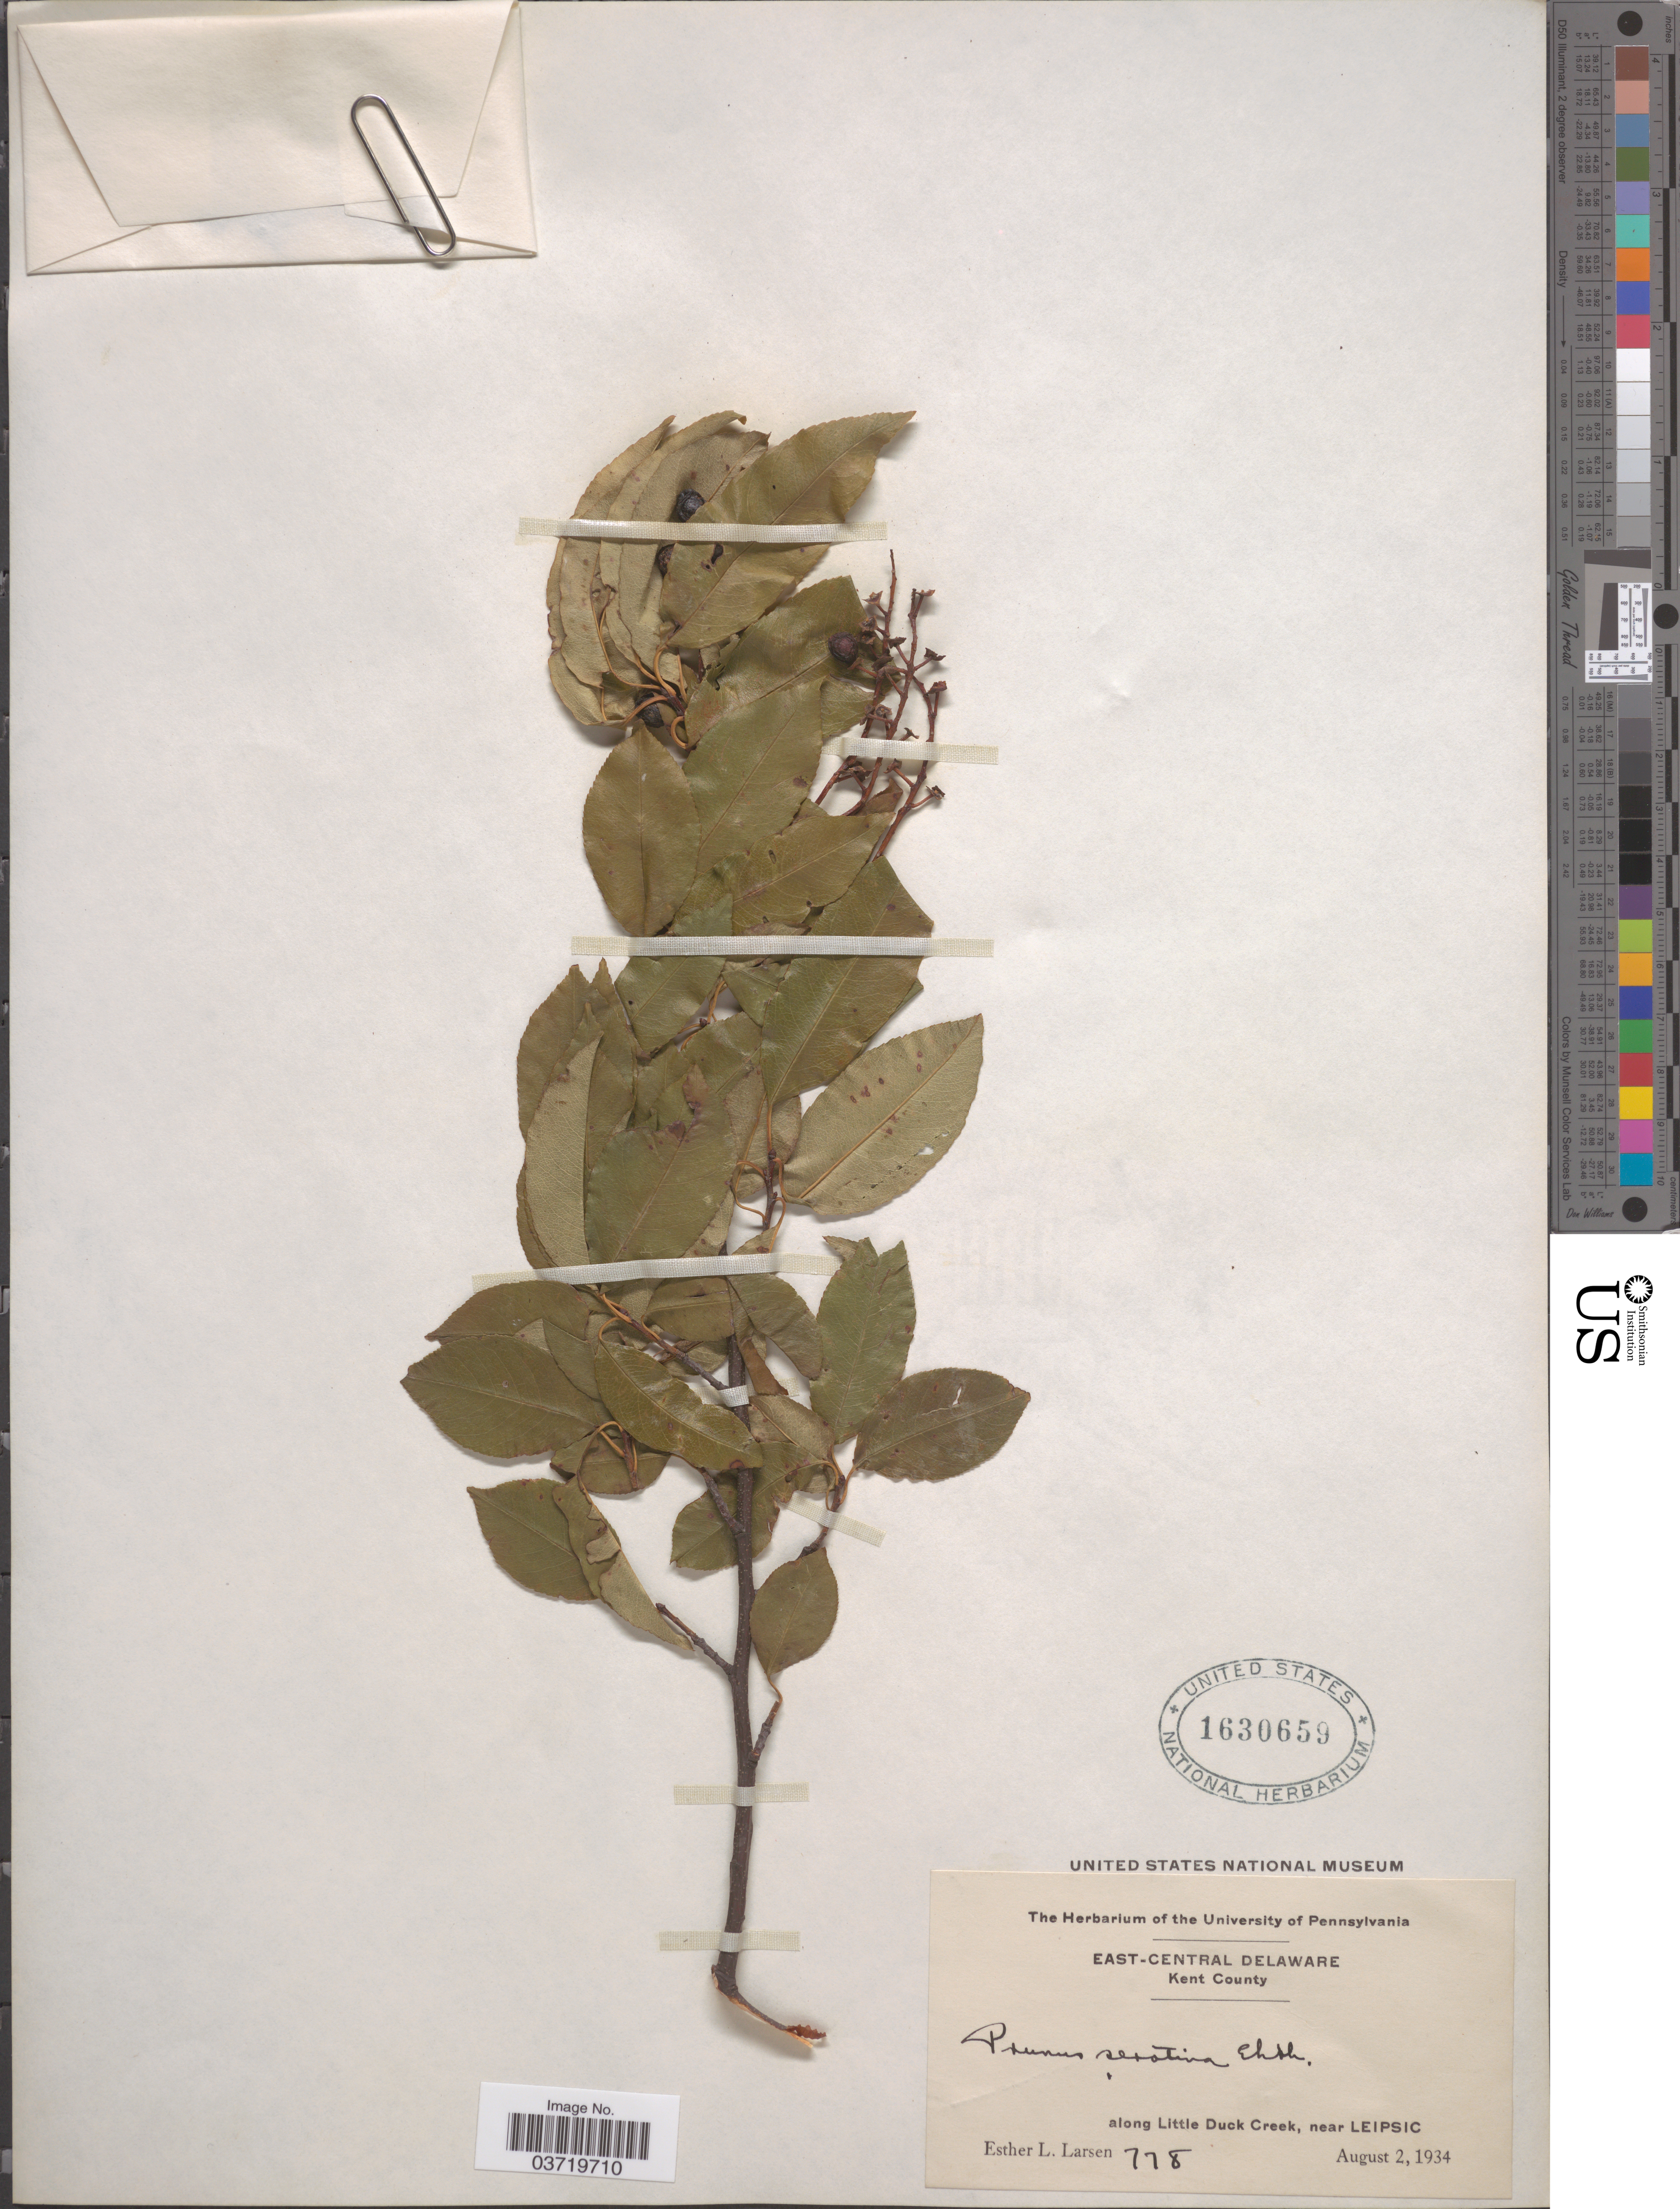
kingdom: Plantae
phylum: Tracheophyta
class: Magnoliopsida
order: Rosales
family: Rosaceae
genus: Prunus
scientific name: Prunus serotina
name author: Ehrh.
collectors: E. Larsen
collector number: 778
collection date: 1934-08-02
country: United States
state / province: Delaware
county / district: Kent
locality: East-Central Delaware. Kent County. Along Little Duck Creek, near Leipsic.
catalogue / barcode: US 1630659